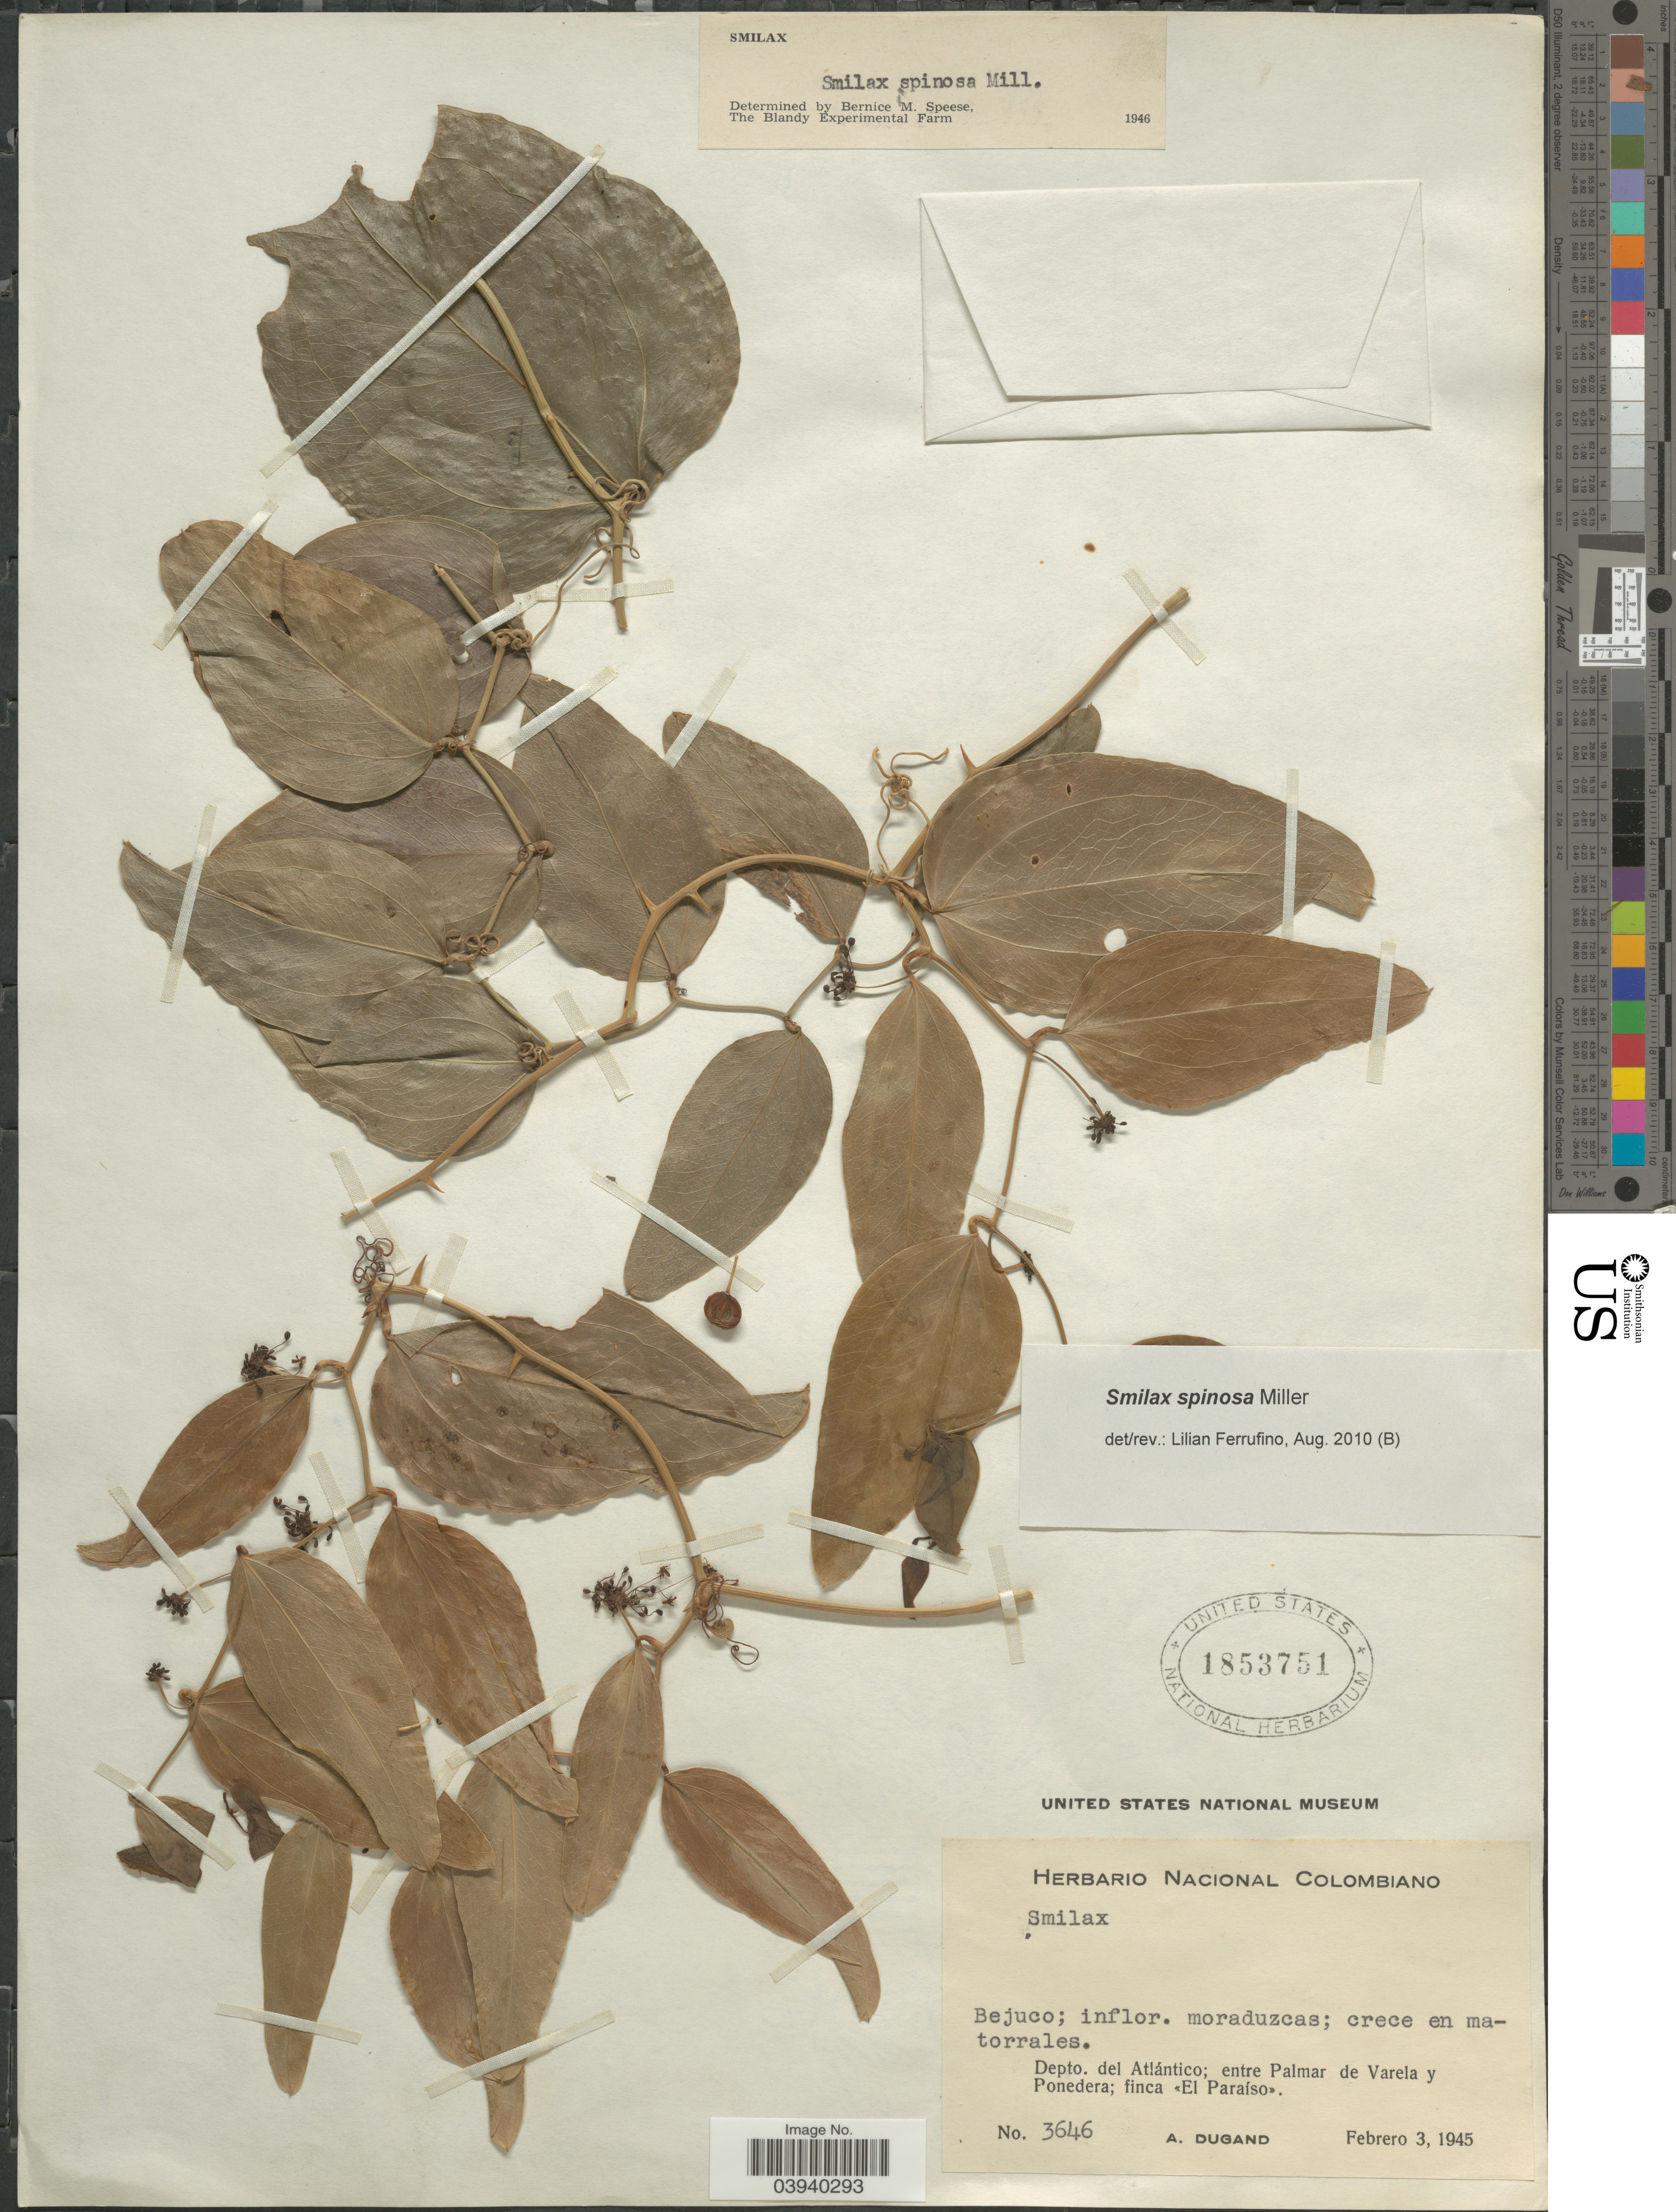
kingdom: Plantae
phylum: Tracheophyta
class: Liliopsida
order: Liliales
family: Smilacaceae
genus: Smilax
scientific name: Smilax spinosa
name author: Mill.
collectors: A. Dugand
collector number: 3646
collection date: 1945-02-03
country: Colombia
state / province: Atlántico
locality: Depto. del Atlántico; entre Palmar de Varela y Ponedera; fina <El Paraíso>.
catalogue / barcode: US 1853751